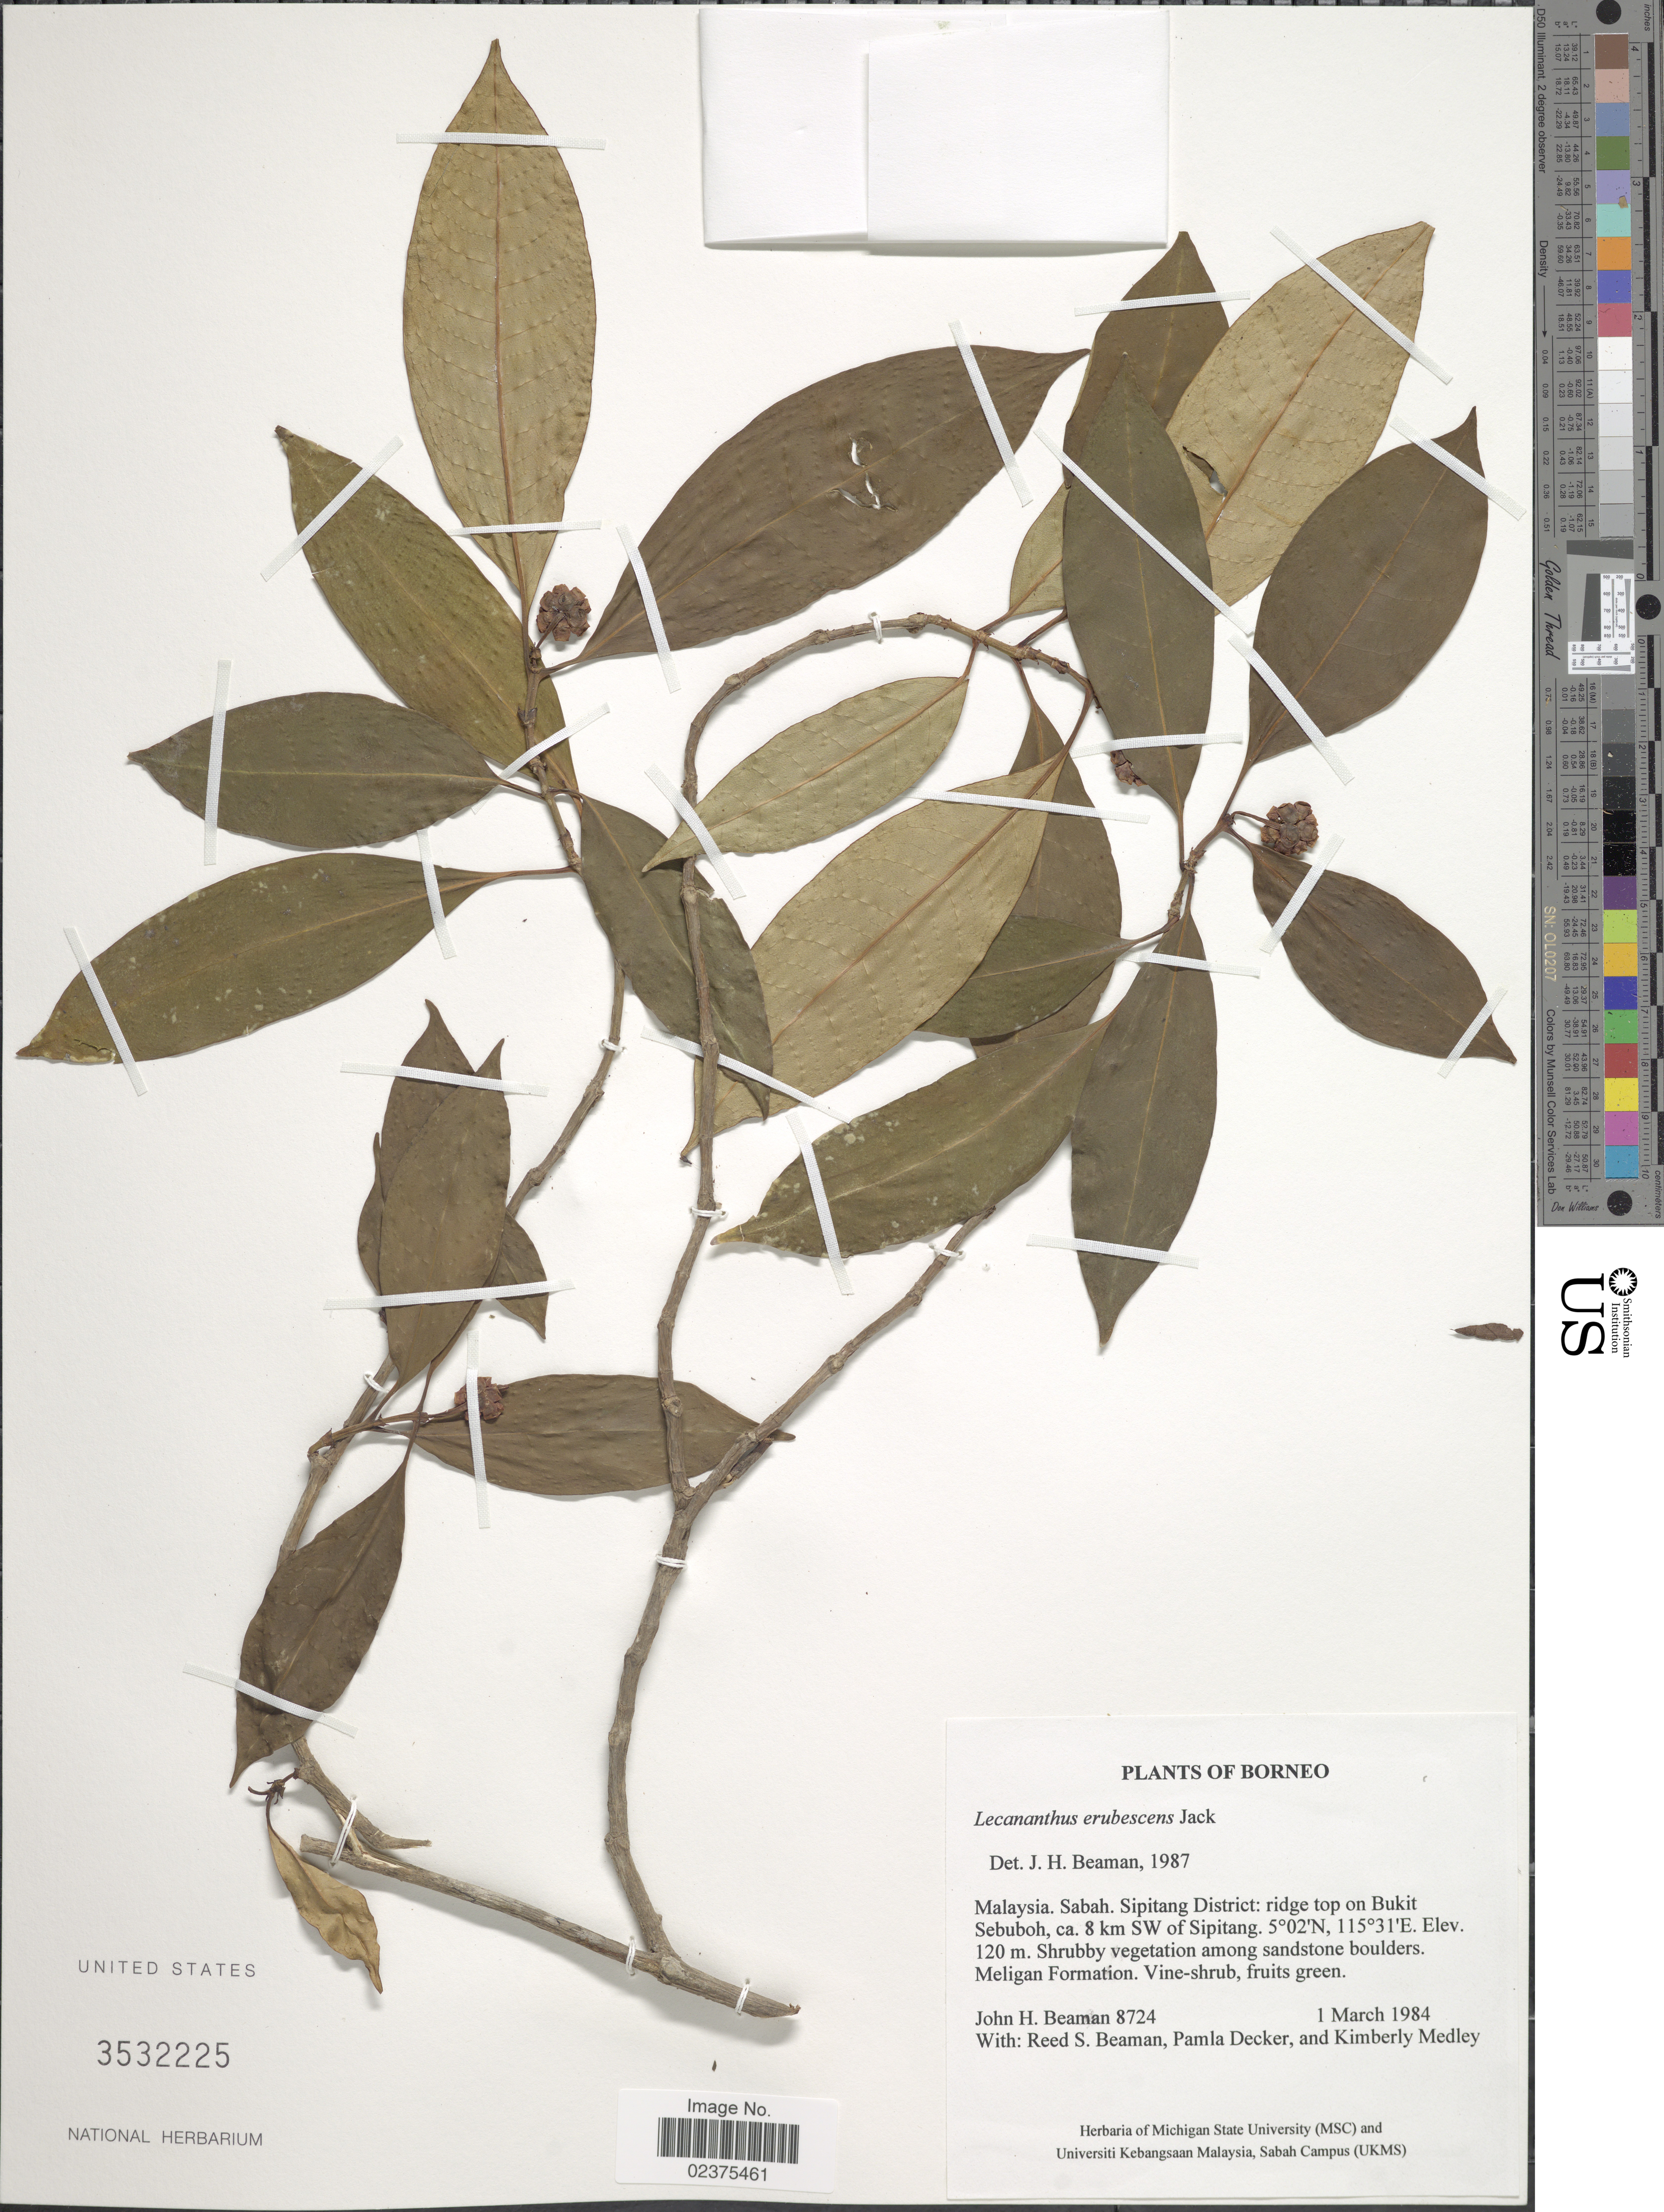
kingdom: Plantae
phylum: Tracheophyta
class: Magnoliopsida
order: Gentianales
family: Rubiaceae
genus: Lecananthus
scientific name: Lecananthus erubescens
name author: Jack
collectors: J. H. Beaman, R. S. Beaman, P. Decker & K. Medley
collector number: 8724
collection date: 1984-03-01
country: Malaysia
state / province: Sabah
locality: Sipitang District: ridge top on Bukit Sebuboh, 8 km SW of Sipitang, Borneo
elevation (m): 120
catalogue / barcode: US 3532225